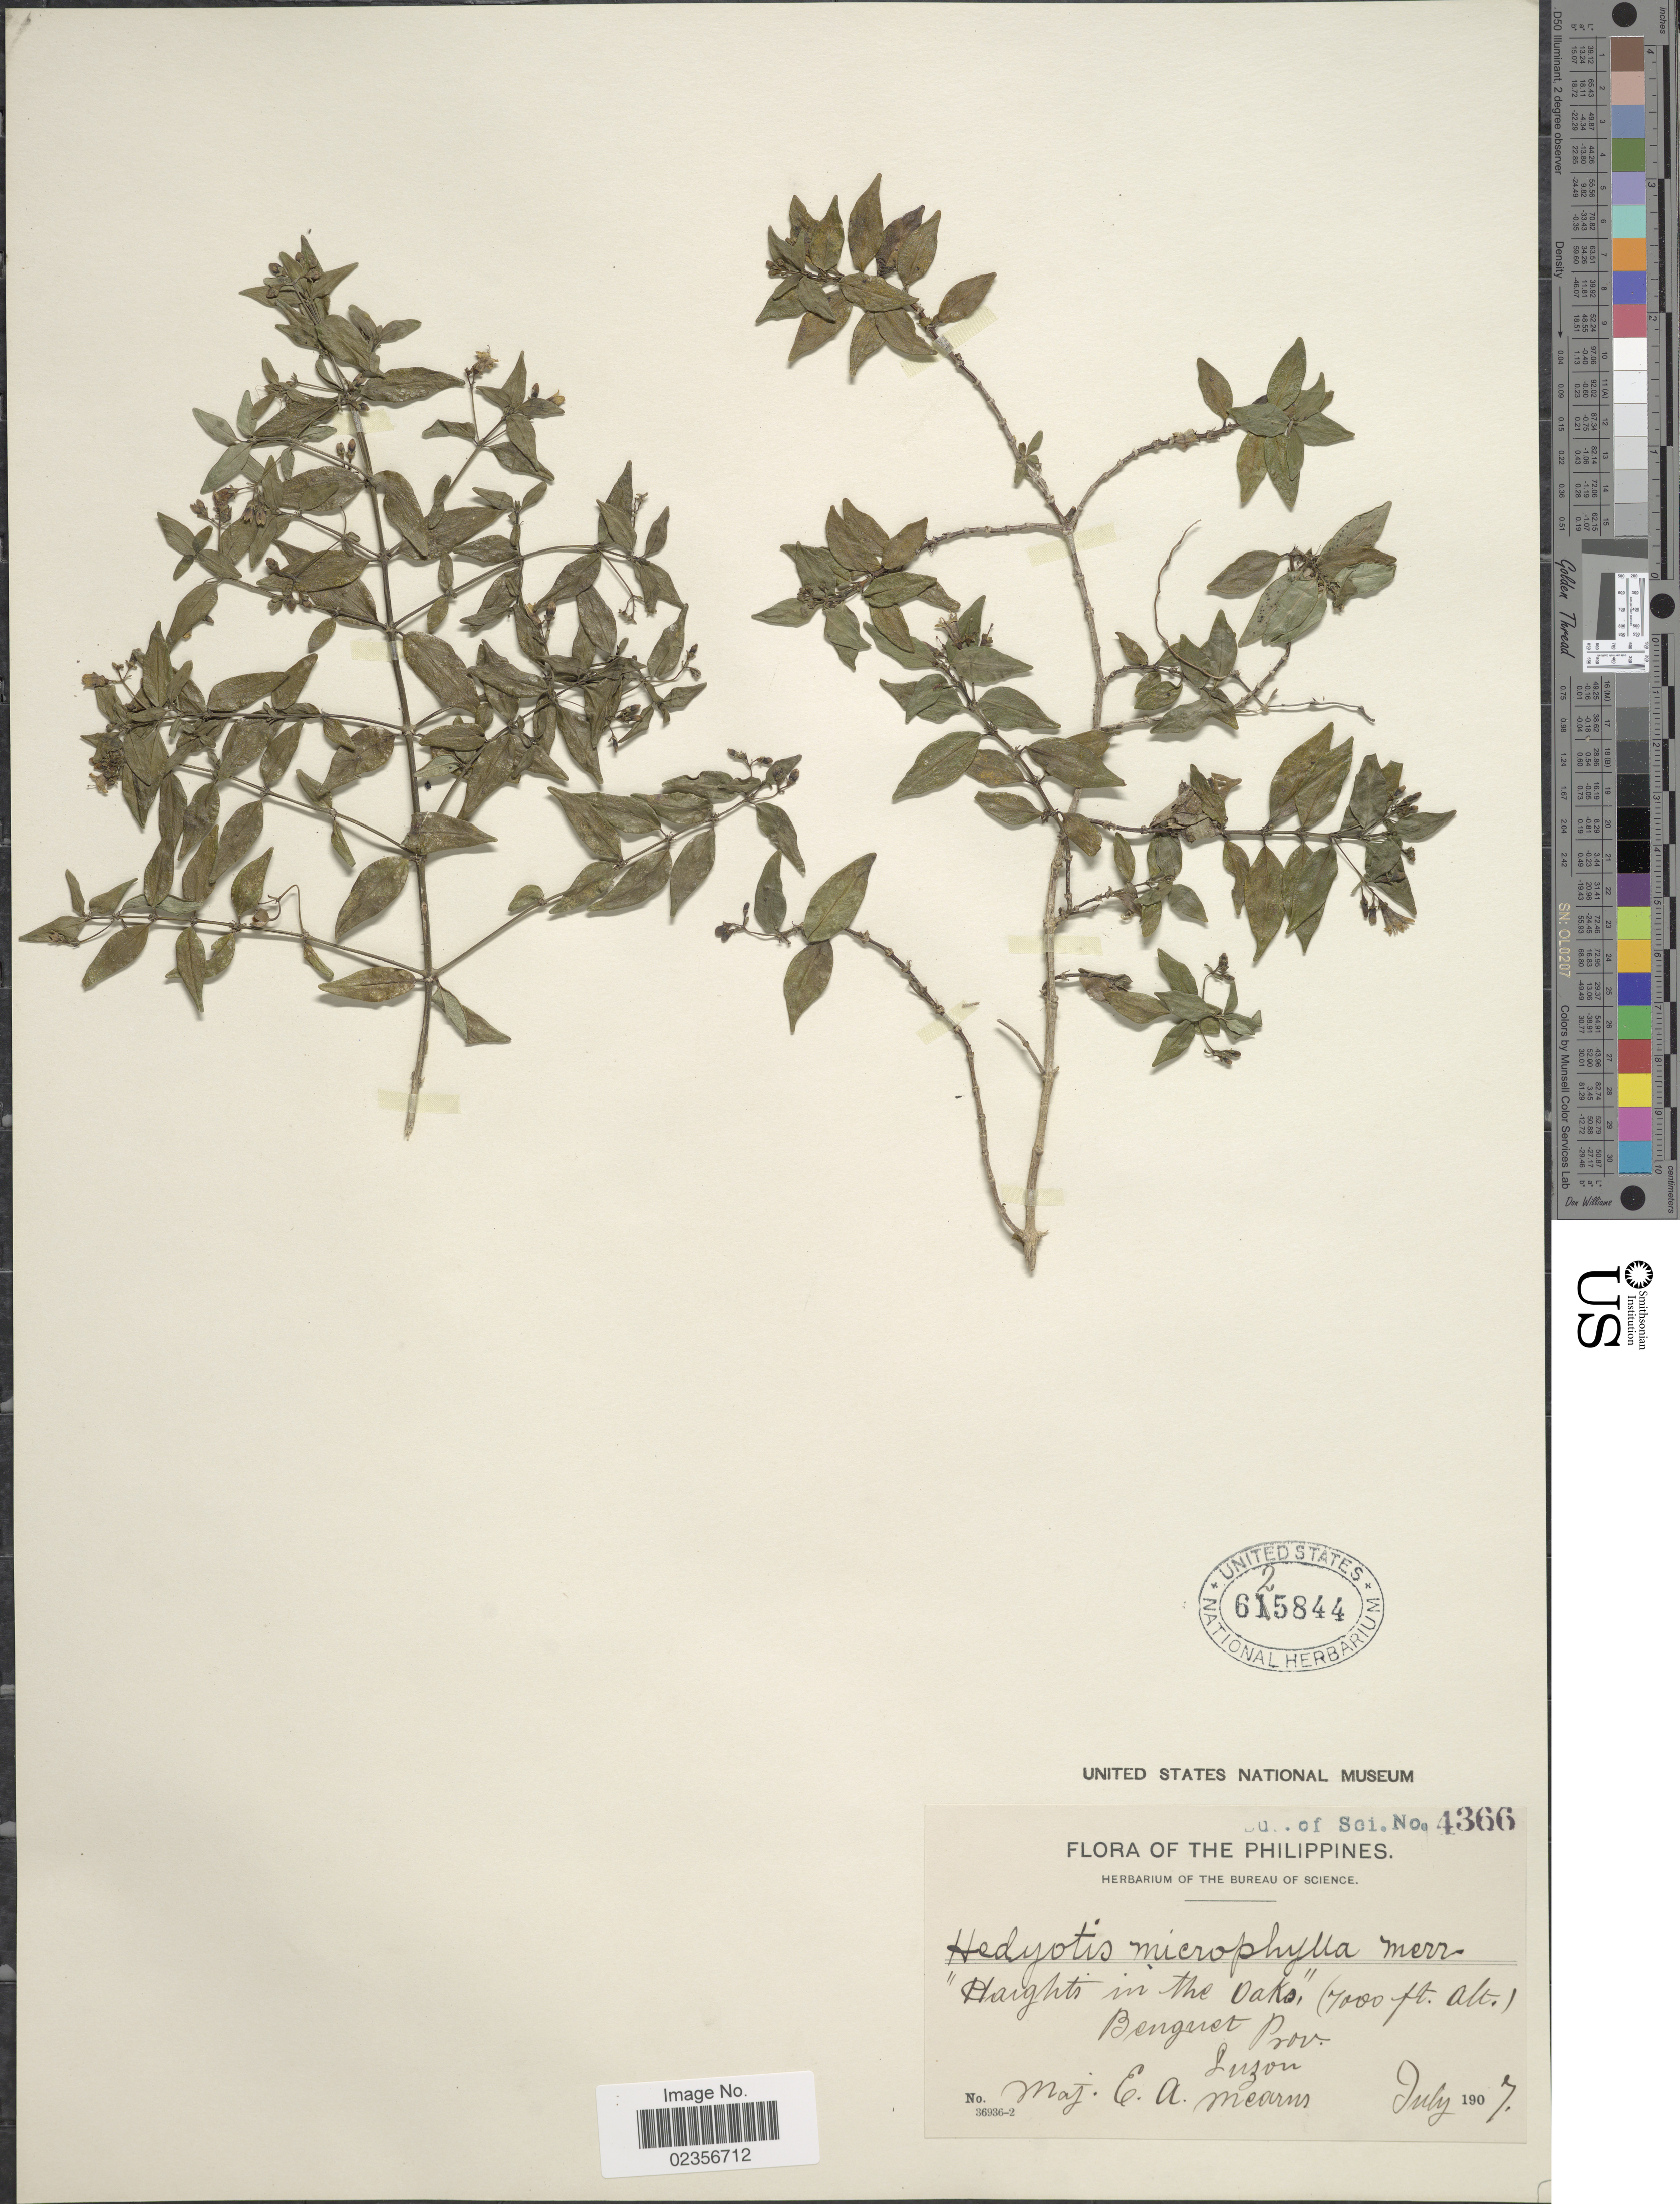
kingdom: Plantae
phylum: Tracheophyta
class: Magnoliopsida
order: Gentianales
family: Rubiaceae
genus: Hedyotis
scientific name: Hedyotis microphylla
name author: Merr.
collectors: E. A. Mearns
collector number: Bu. of Sci. 4366*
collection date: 1907-07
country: Philippines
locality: Benguet Prov., Luzon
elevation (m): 2134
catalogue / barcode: US 625844